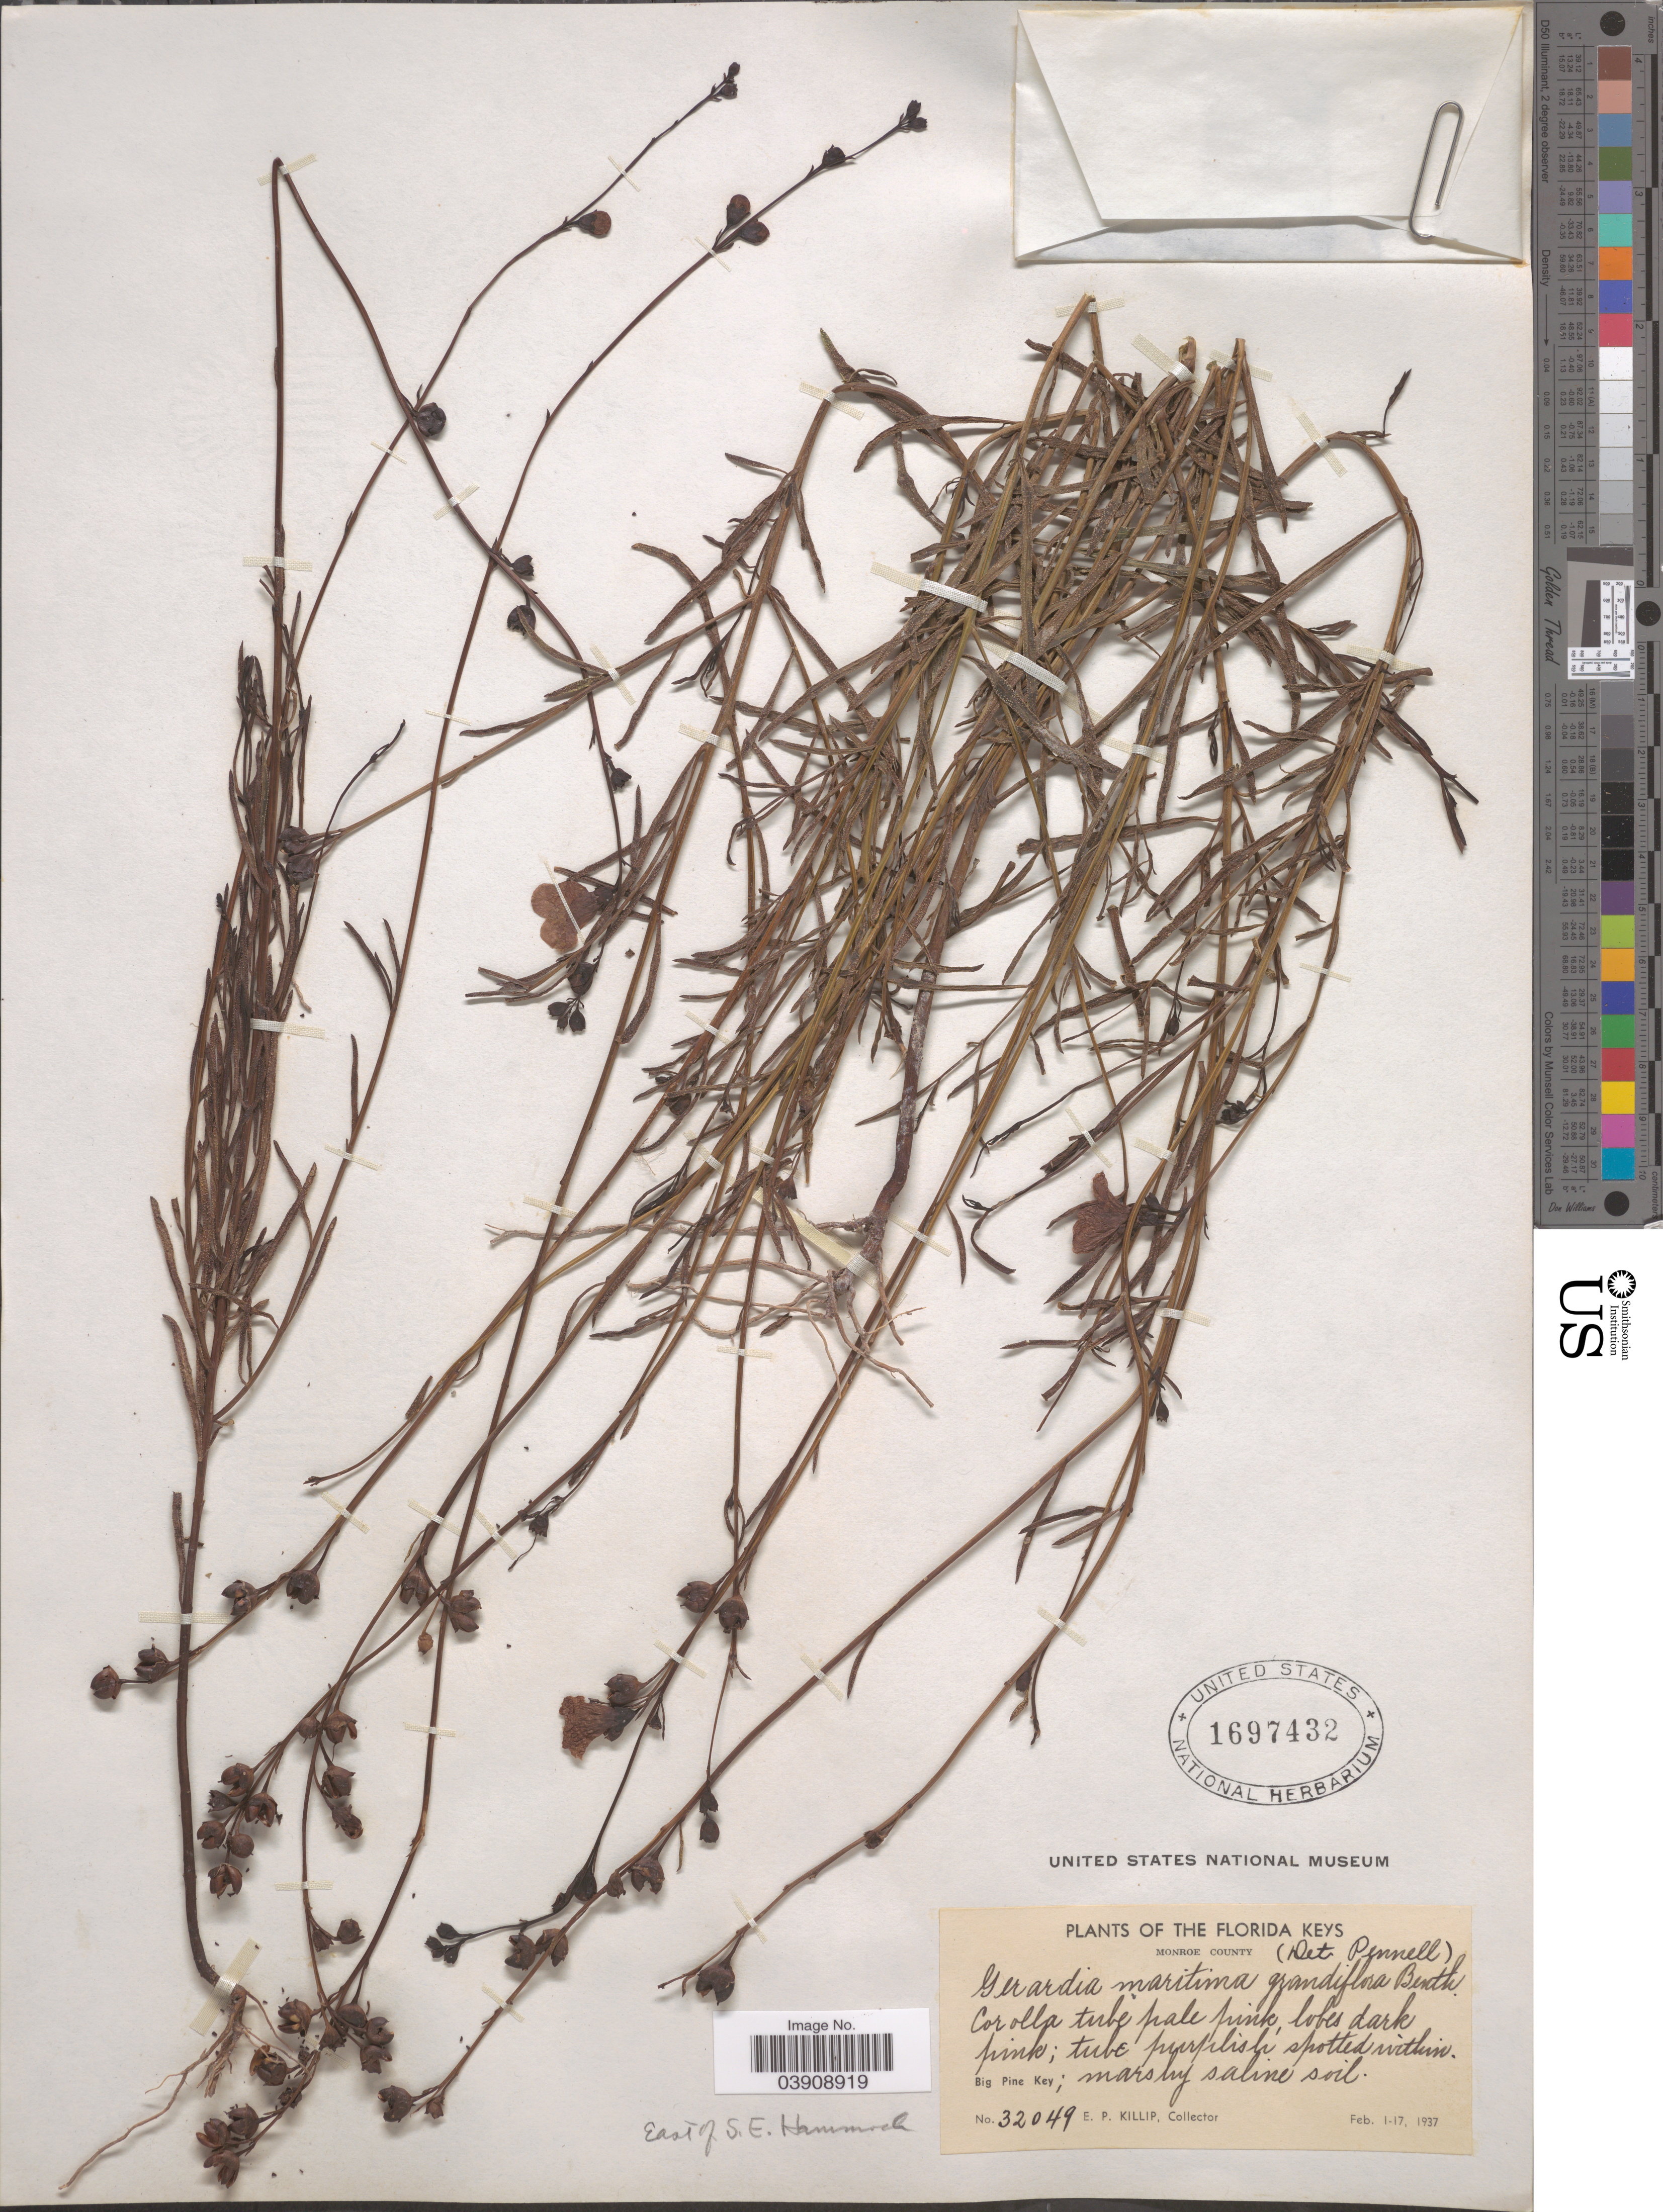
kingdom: Plantae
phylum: Tracheophyta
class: Magnoliopsida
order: Lamiales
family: Orobanchaceae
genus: Gerardia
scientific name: Gerardia maritima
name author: Raf.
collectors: E. P. Killip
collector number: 32049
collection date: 1937-02-01/1937-02-17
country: United States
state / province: Florida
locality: The Florida Keys. Monroe County. Big Pine Key. East of S.E. Hammock.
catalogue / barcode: US 1697432